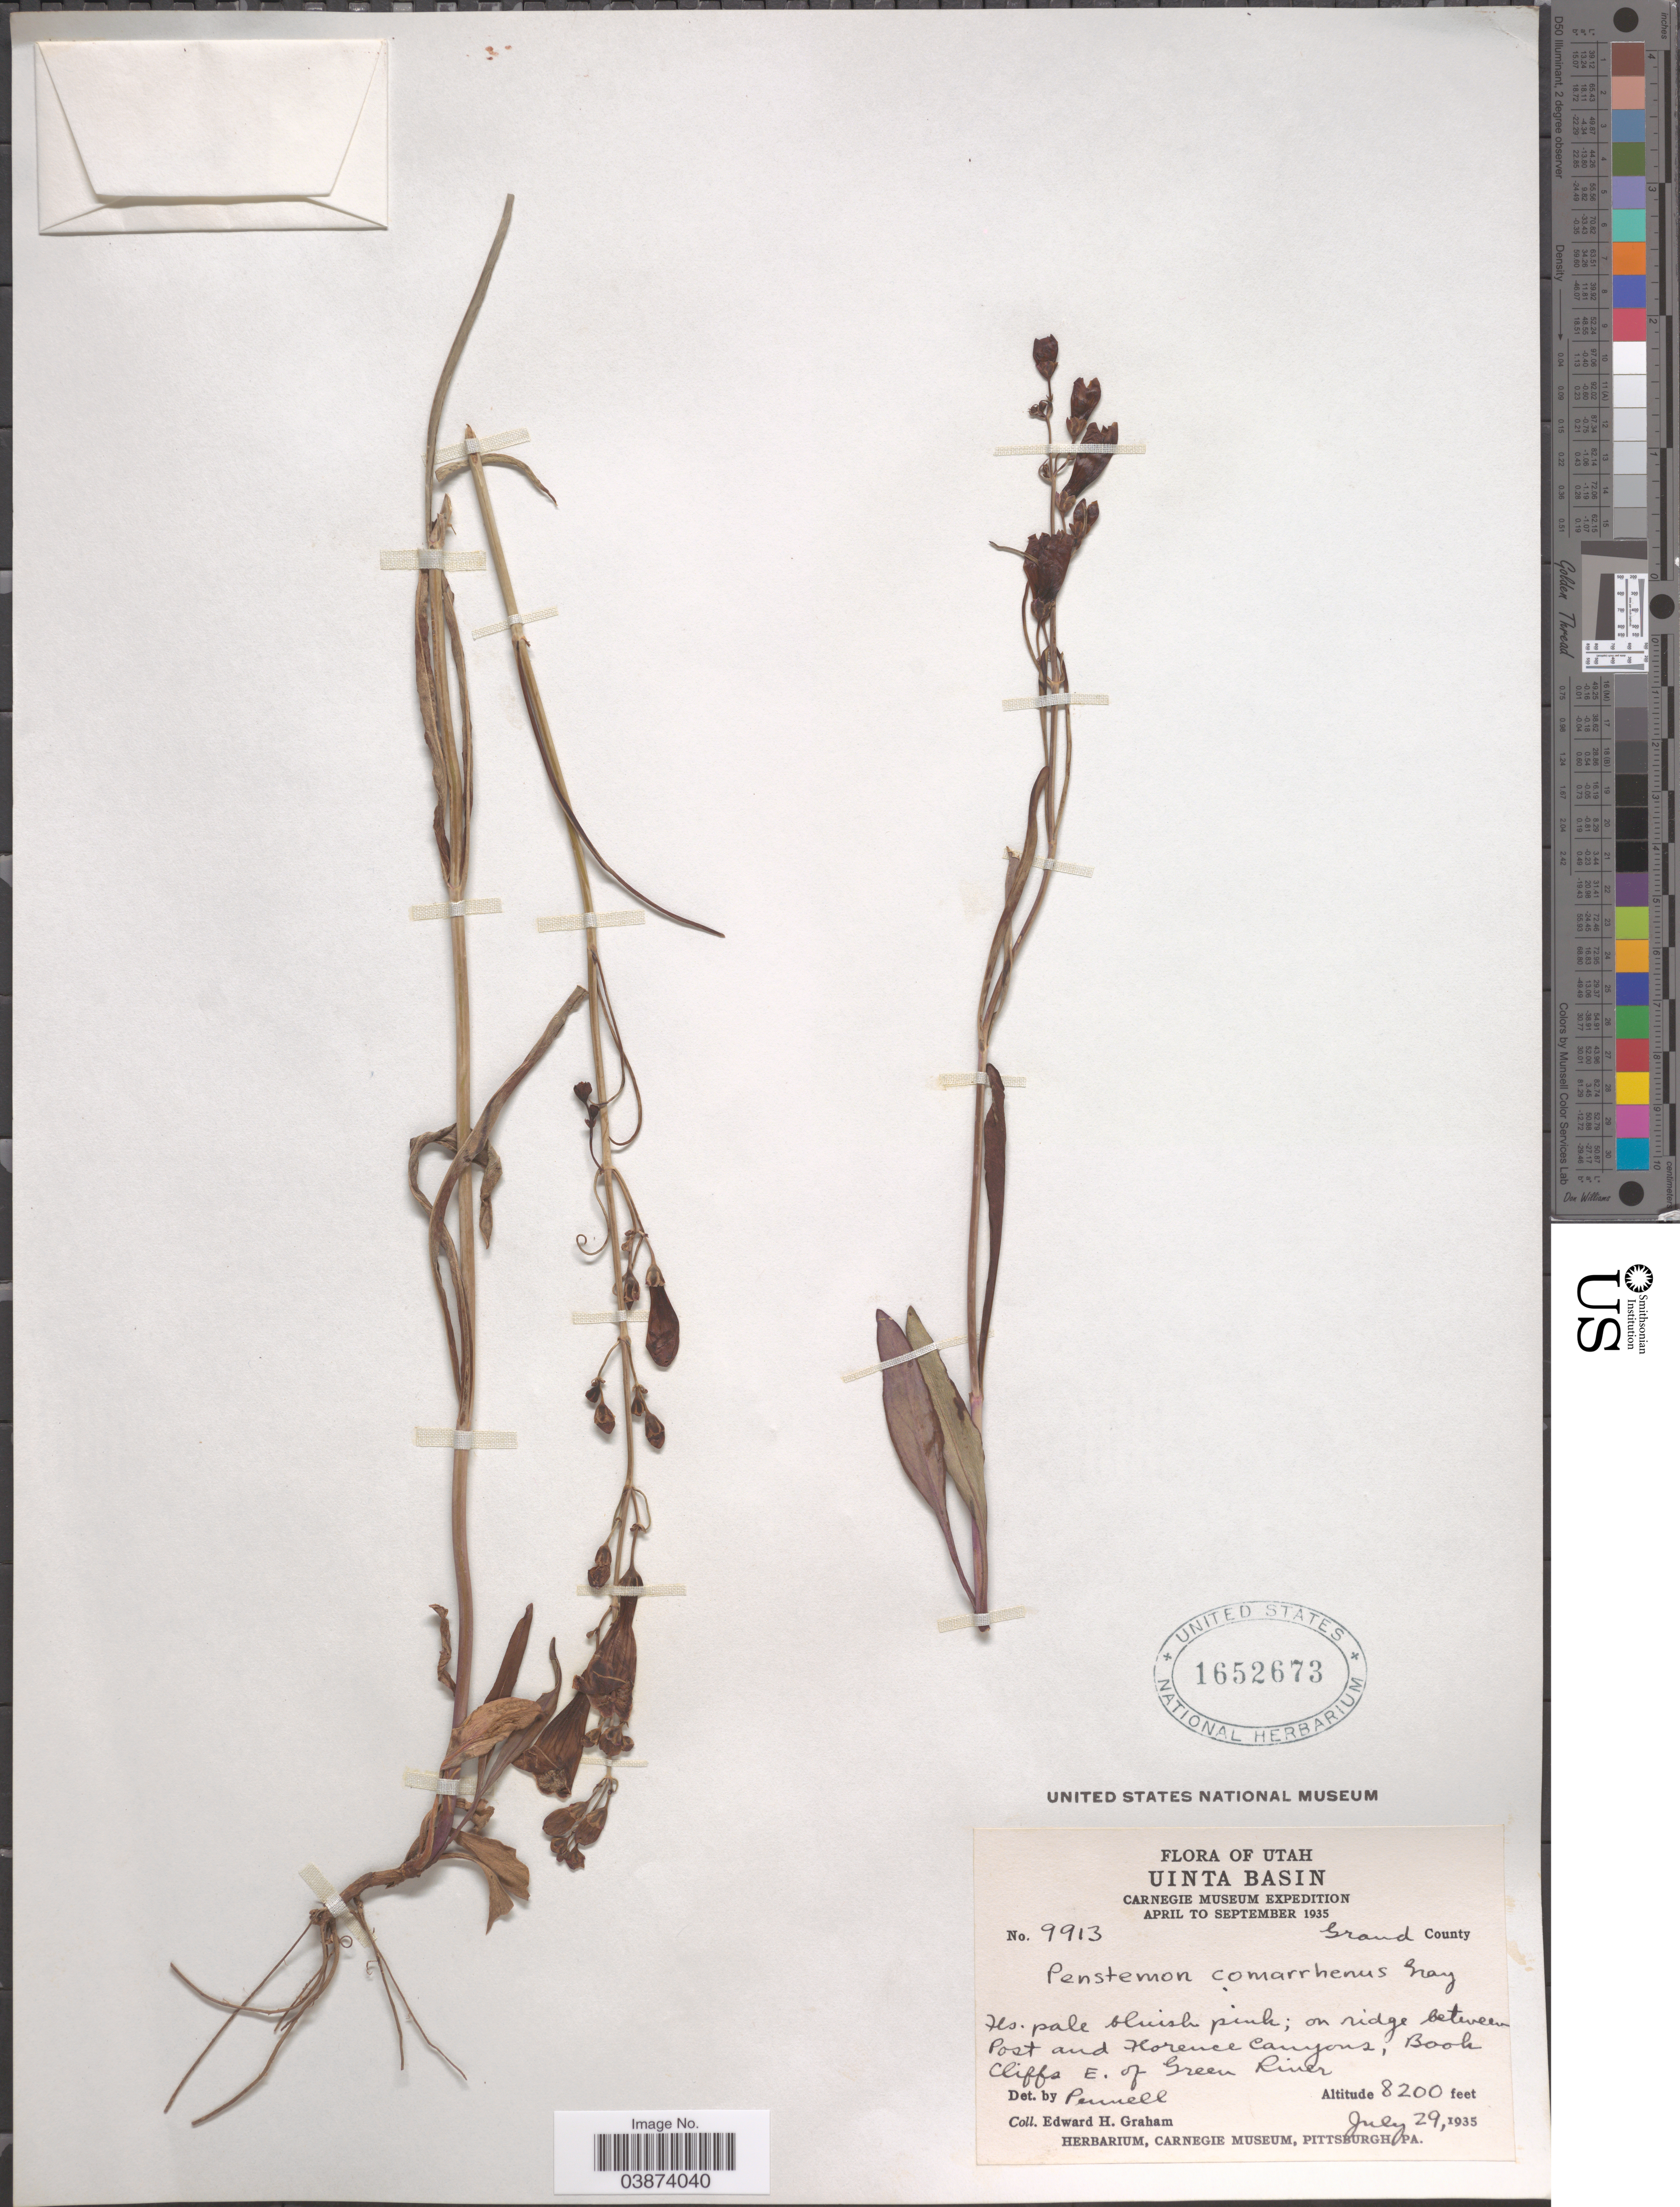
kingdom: Plantae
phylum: Tracheophyta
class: Magnoliopsida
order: Lamiales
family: Plantaginaceae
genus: Penstemon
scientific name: Penstemon comarrhenus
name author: A. Gray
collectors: E. H. Graham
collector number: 9913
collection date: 1935-07-29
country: United States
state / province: Utah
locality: Uinta Basin. Grand County. On ridge between Post and Florence Canyons, Book Cliffs E. of Green River.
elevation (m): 2499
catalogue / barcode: US 1652673